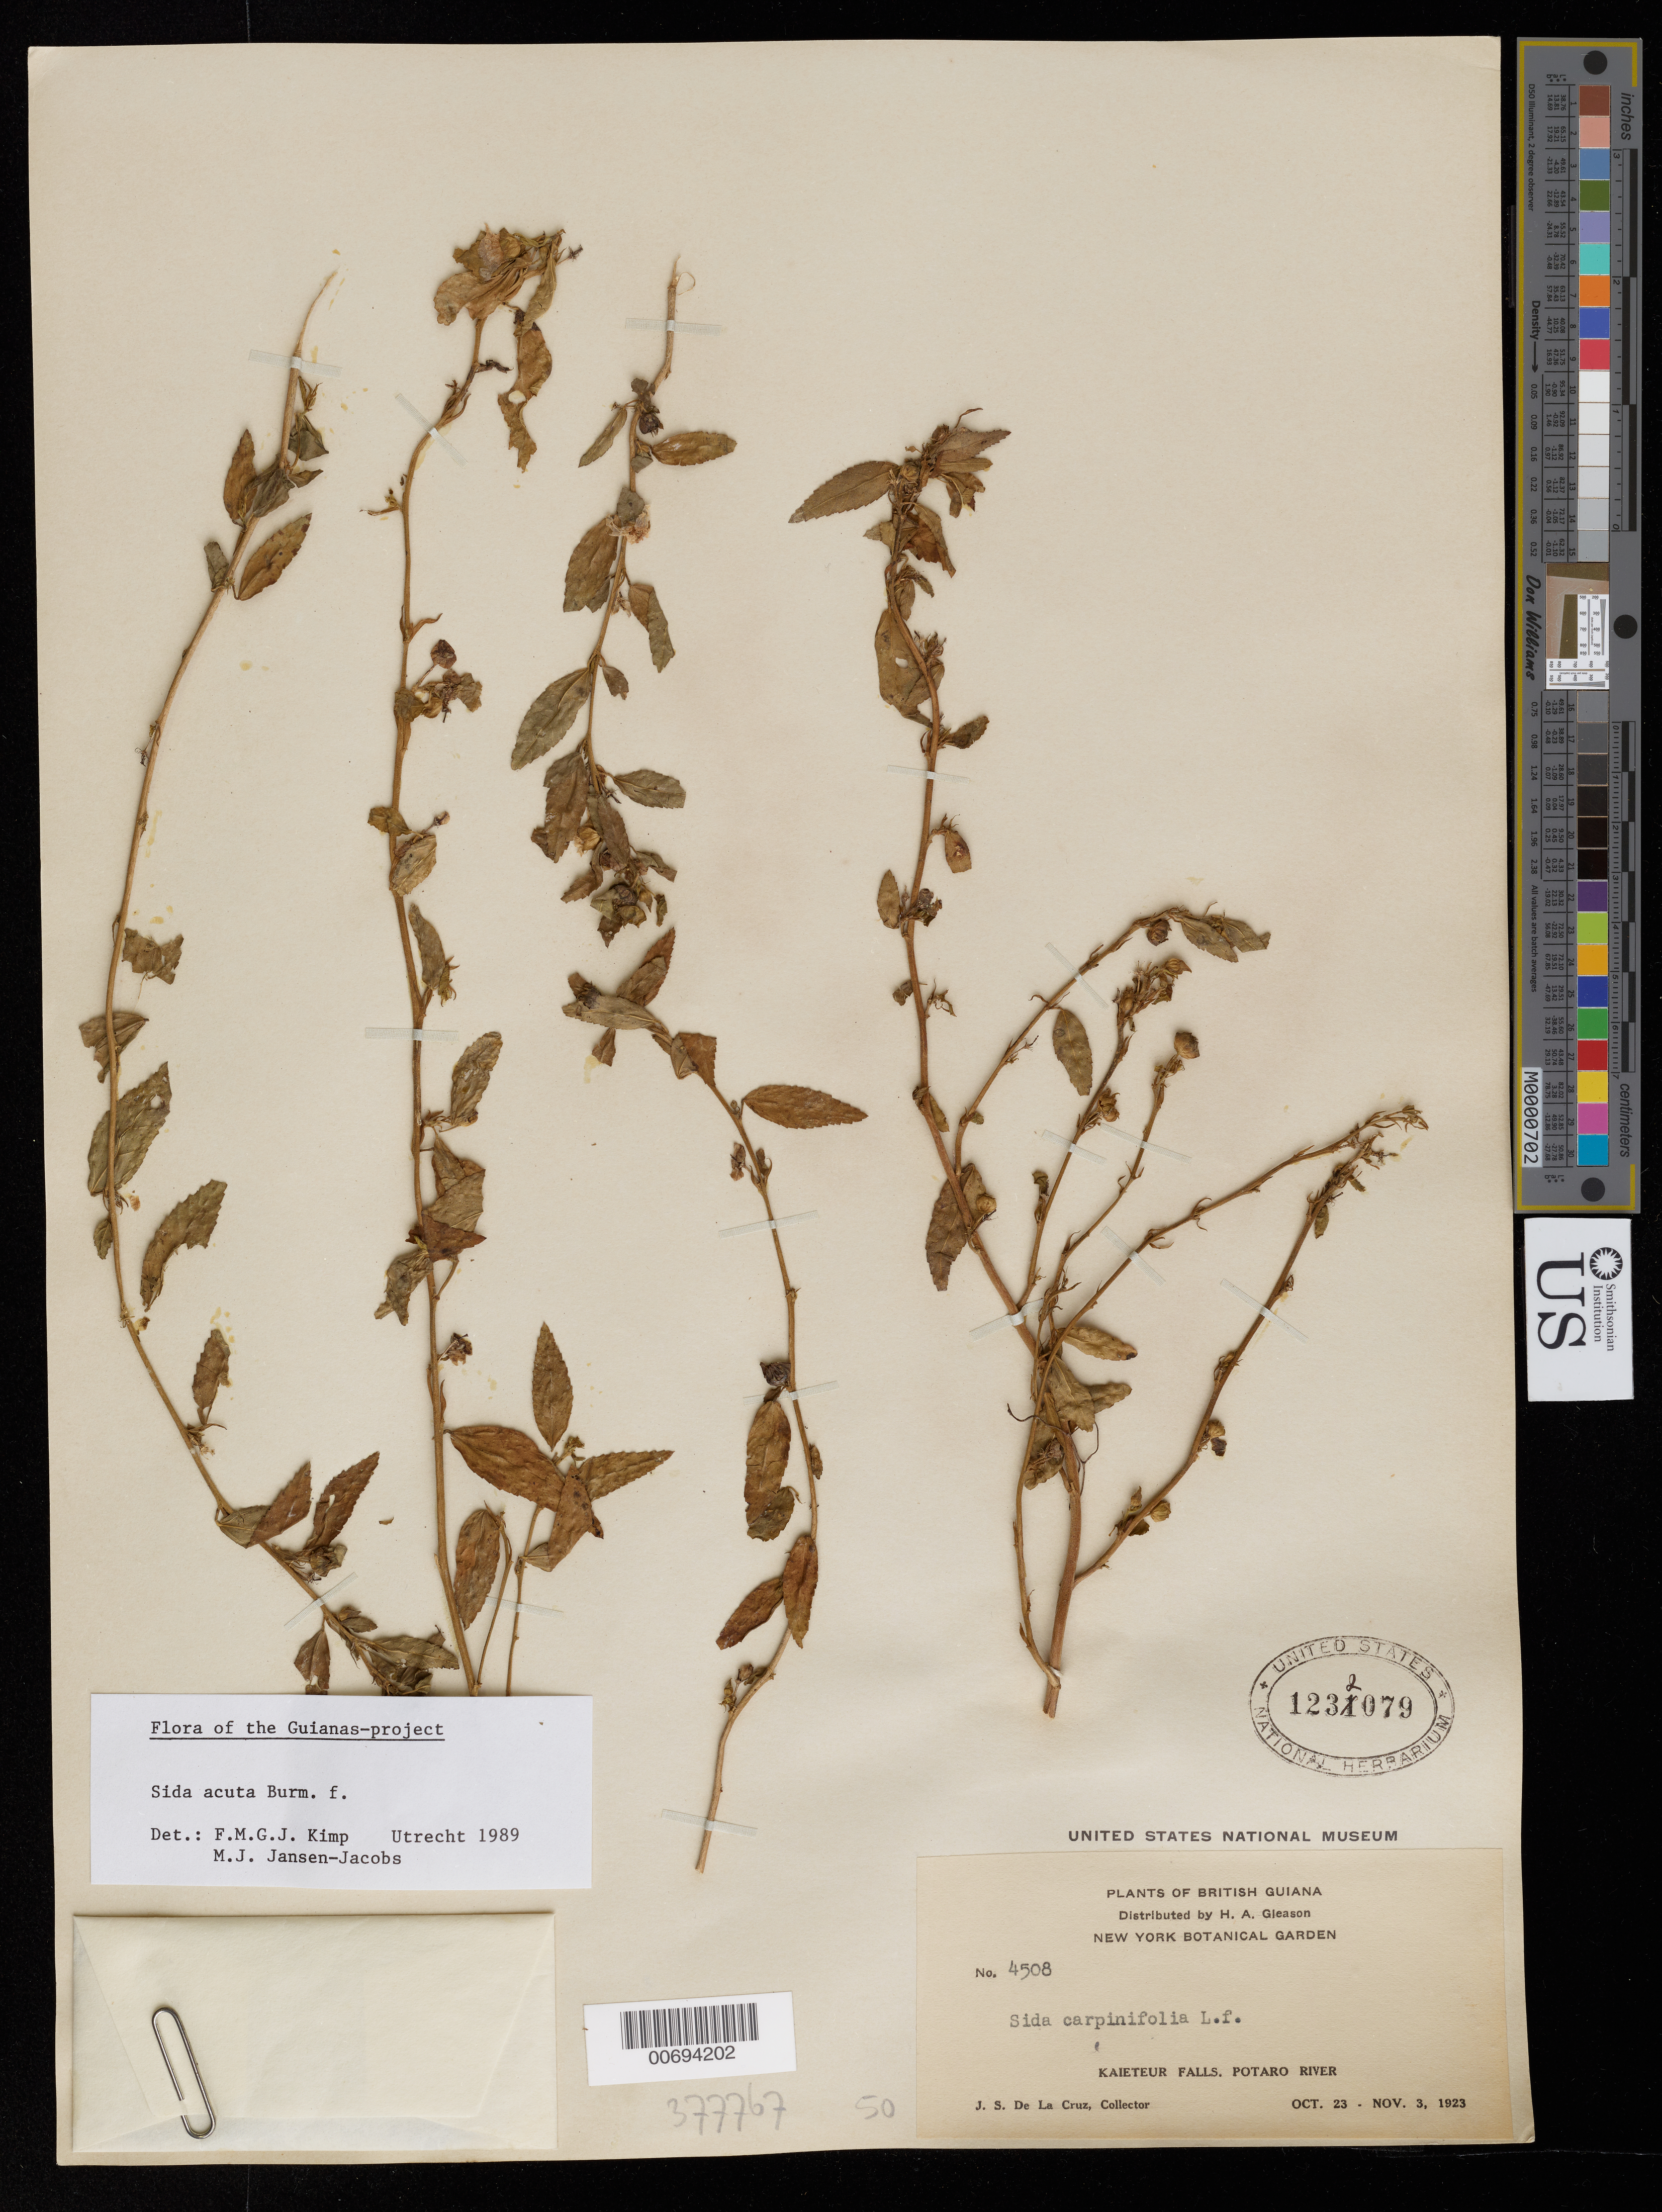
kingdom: Plantae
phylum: Tracheophyta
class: Magnoliopsida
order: Malvales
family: Malvaceae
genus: Sida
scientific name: Sida acuta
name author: Burm. f.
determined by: Kimp, F. M.; Jansen-Jacobs, M. J.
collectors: J. S. de la Cruz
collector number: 4508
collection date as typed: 23-Oct-23 to 3-Nov-23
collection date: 1923-10-23/1923-11-03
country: Guyana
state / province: Potaro-Siparuni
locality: Kaieteur Falls, Potaro R.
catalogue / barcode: US 1232079